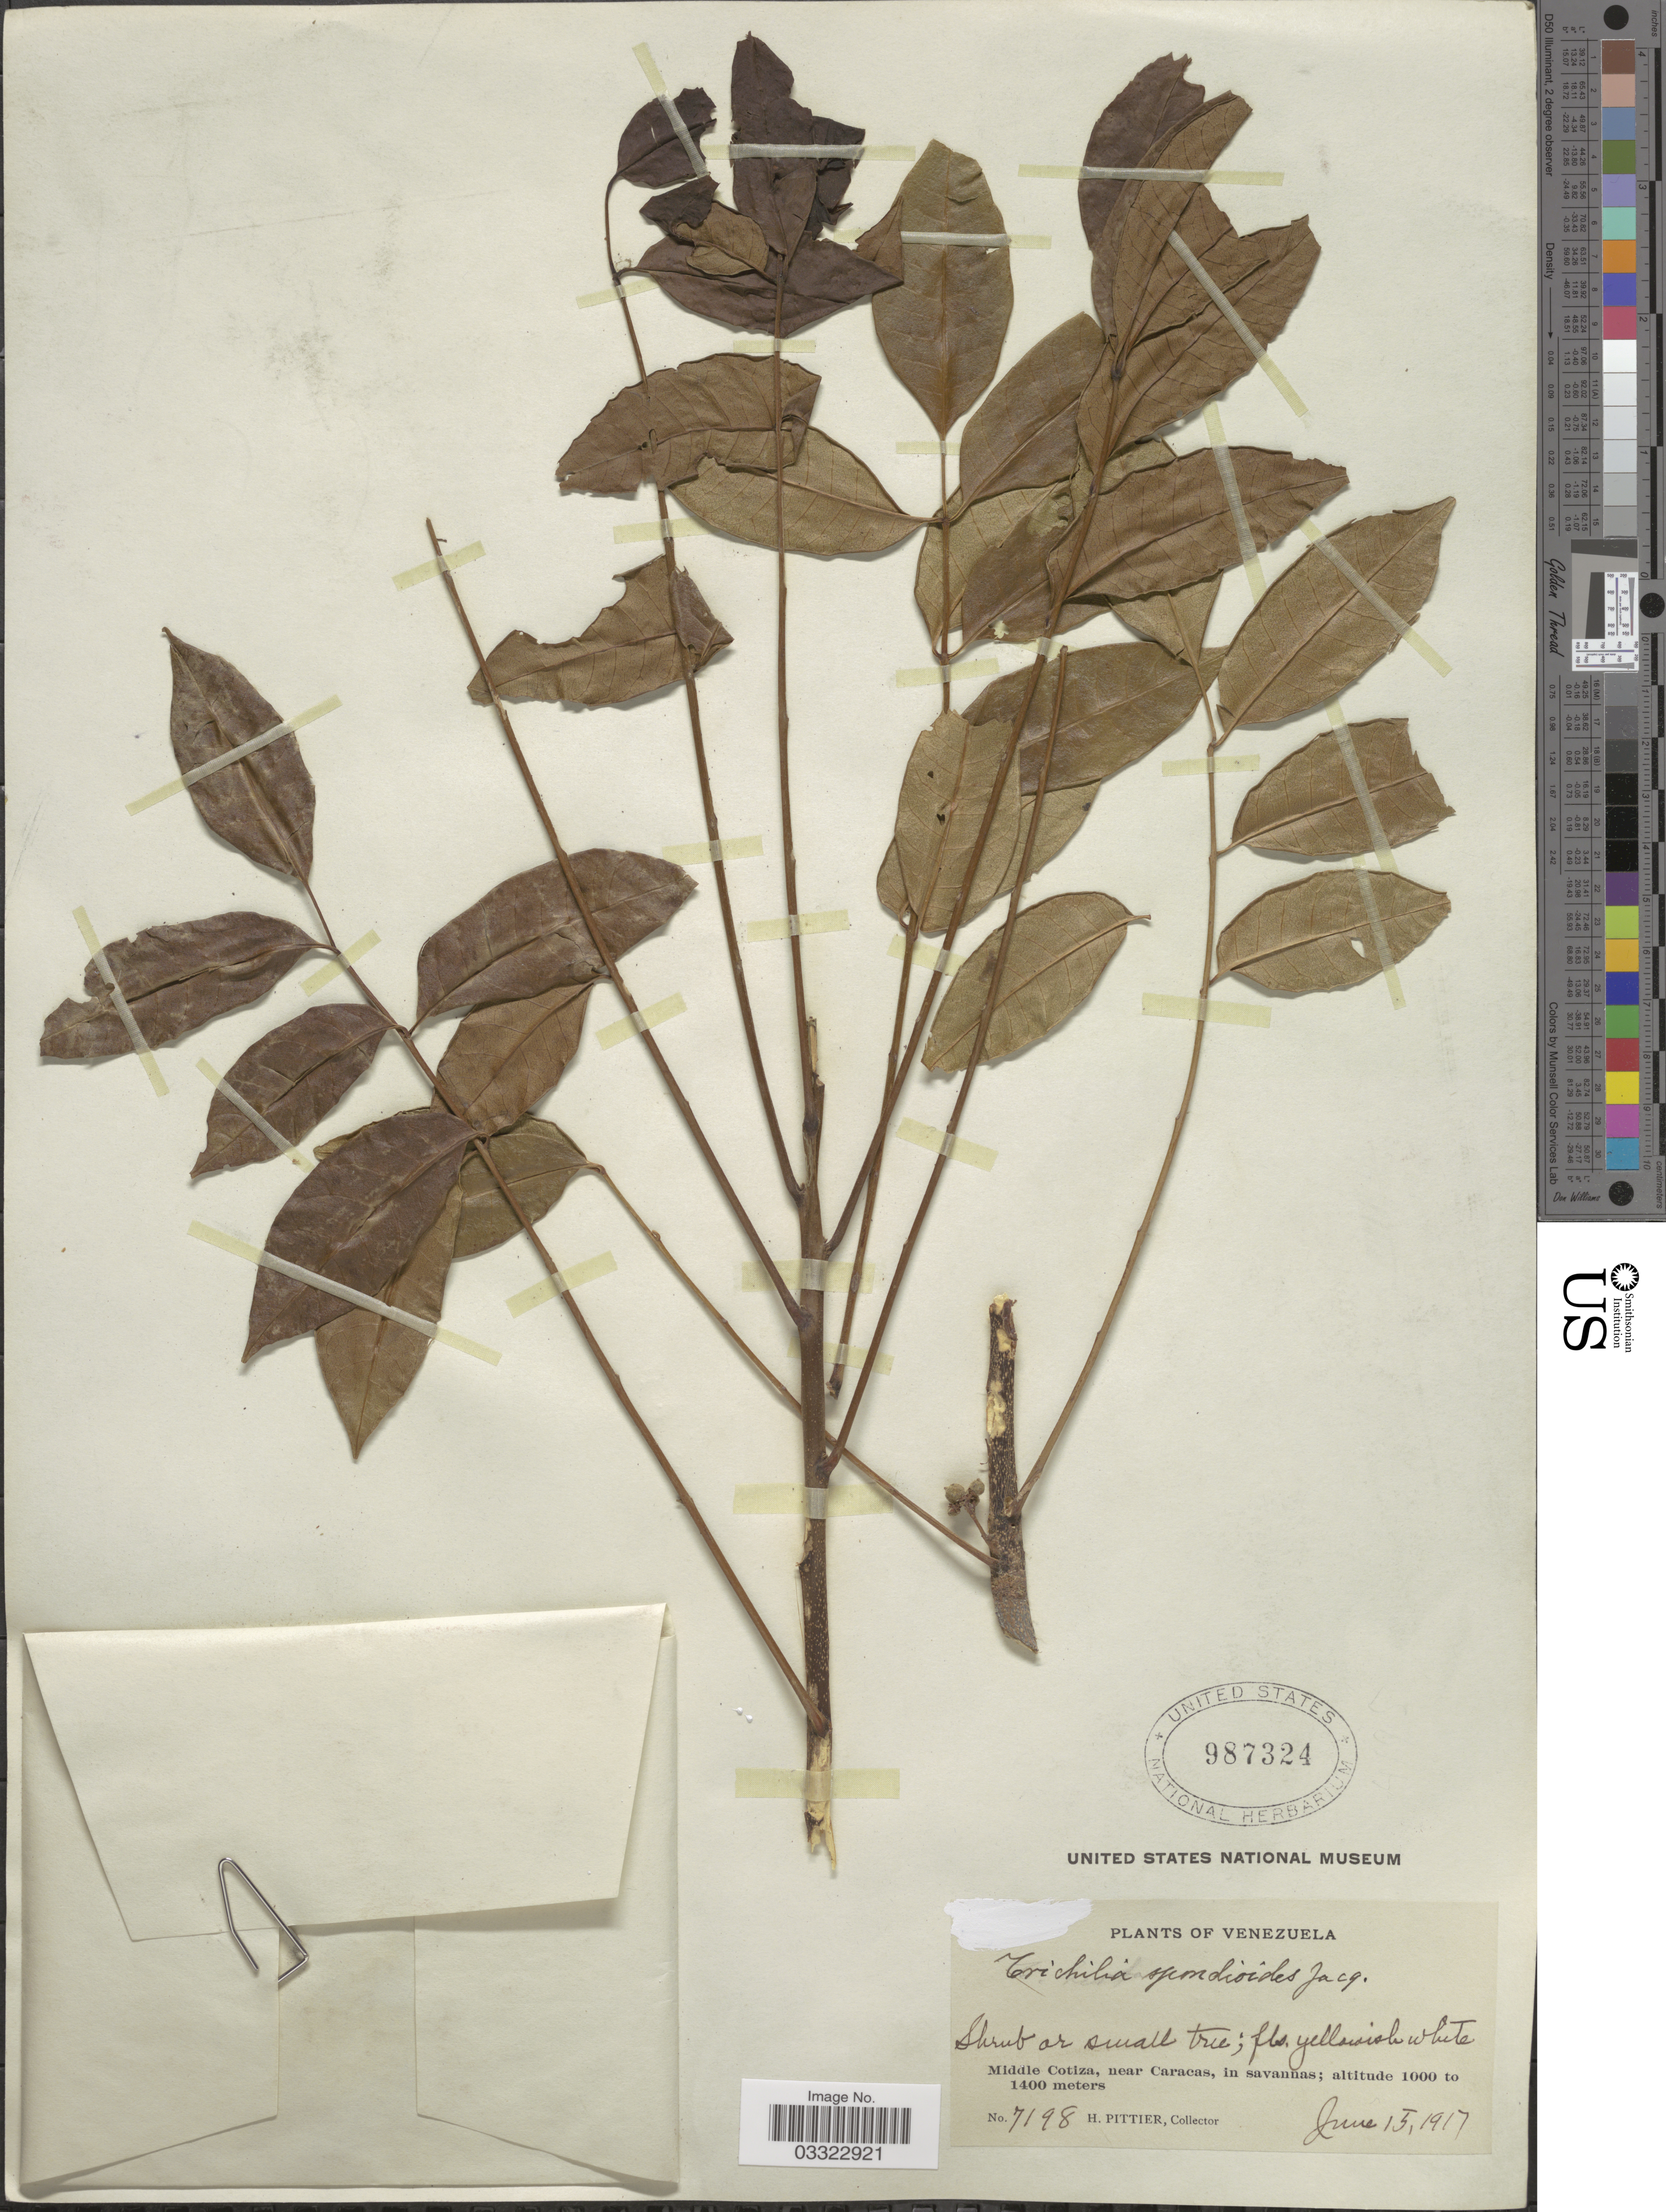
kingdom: Plantae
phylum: Tracheophyta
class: Magnoliopsida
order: Sapindales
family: Meliaceae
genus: Trichilia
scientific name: Trichilia hirta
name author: L.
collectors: H. F. Pittier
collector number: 7198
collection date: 1917-06-15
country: Venezuela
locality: Middle Cotiza, near Caracas.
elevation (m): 1000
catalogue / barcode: US 987324